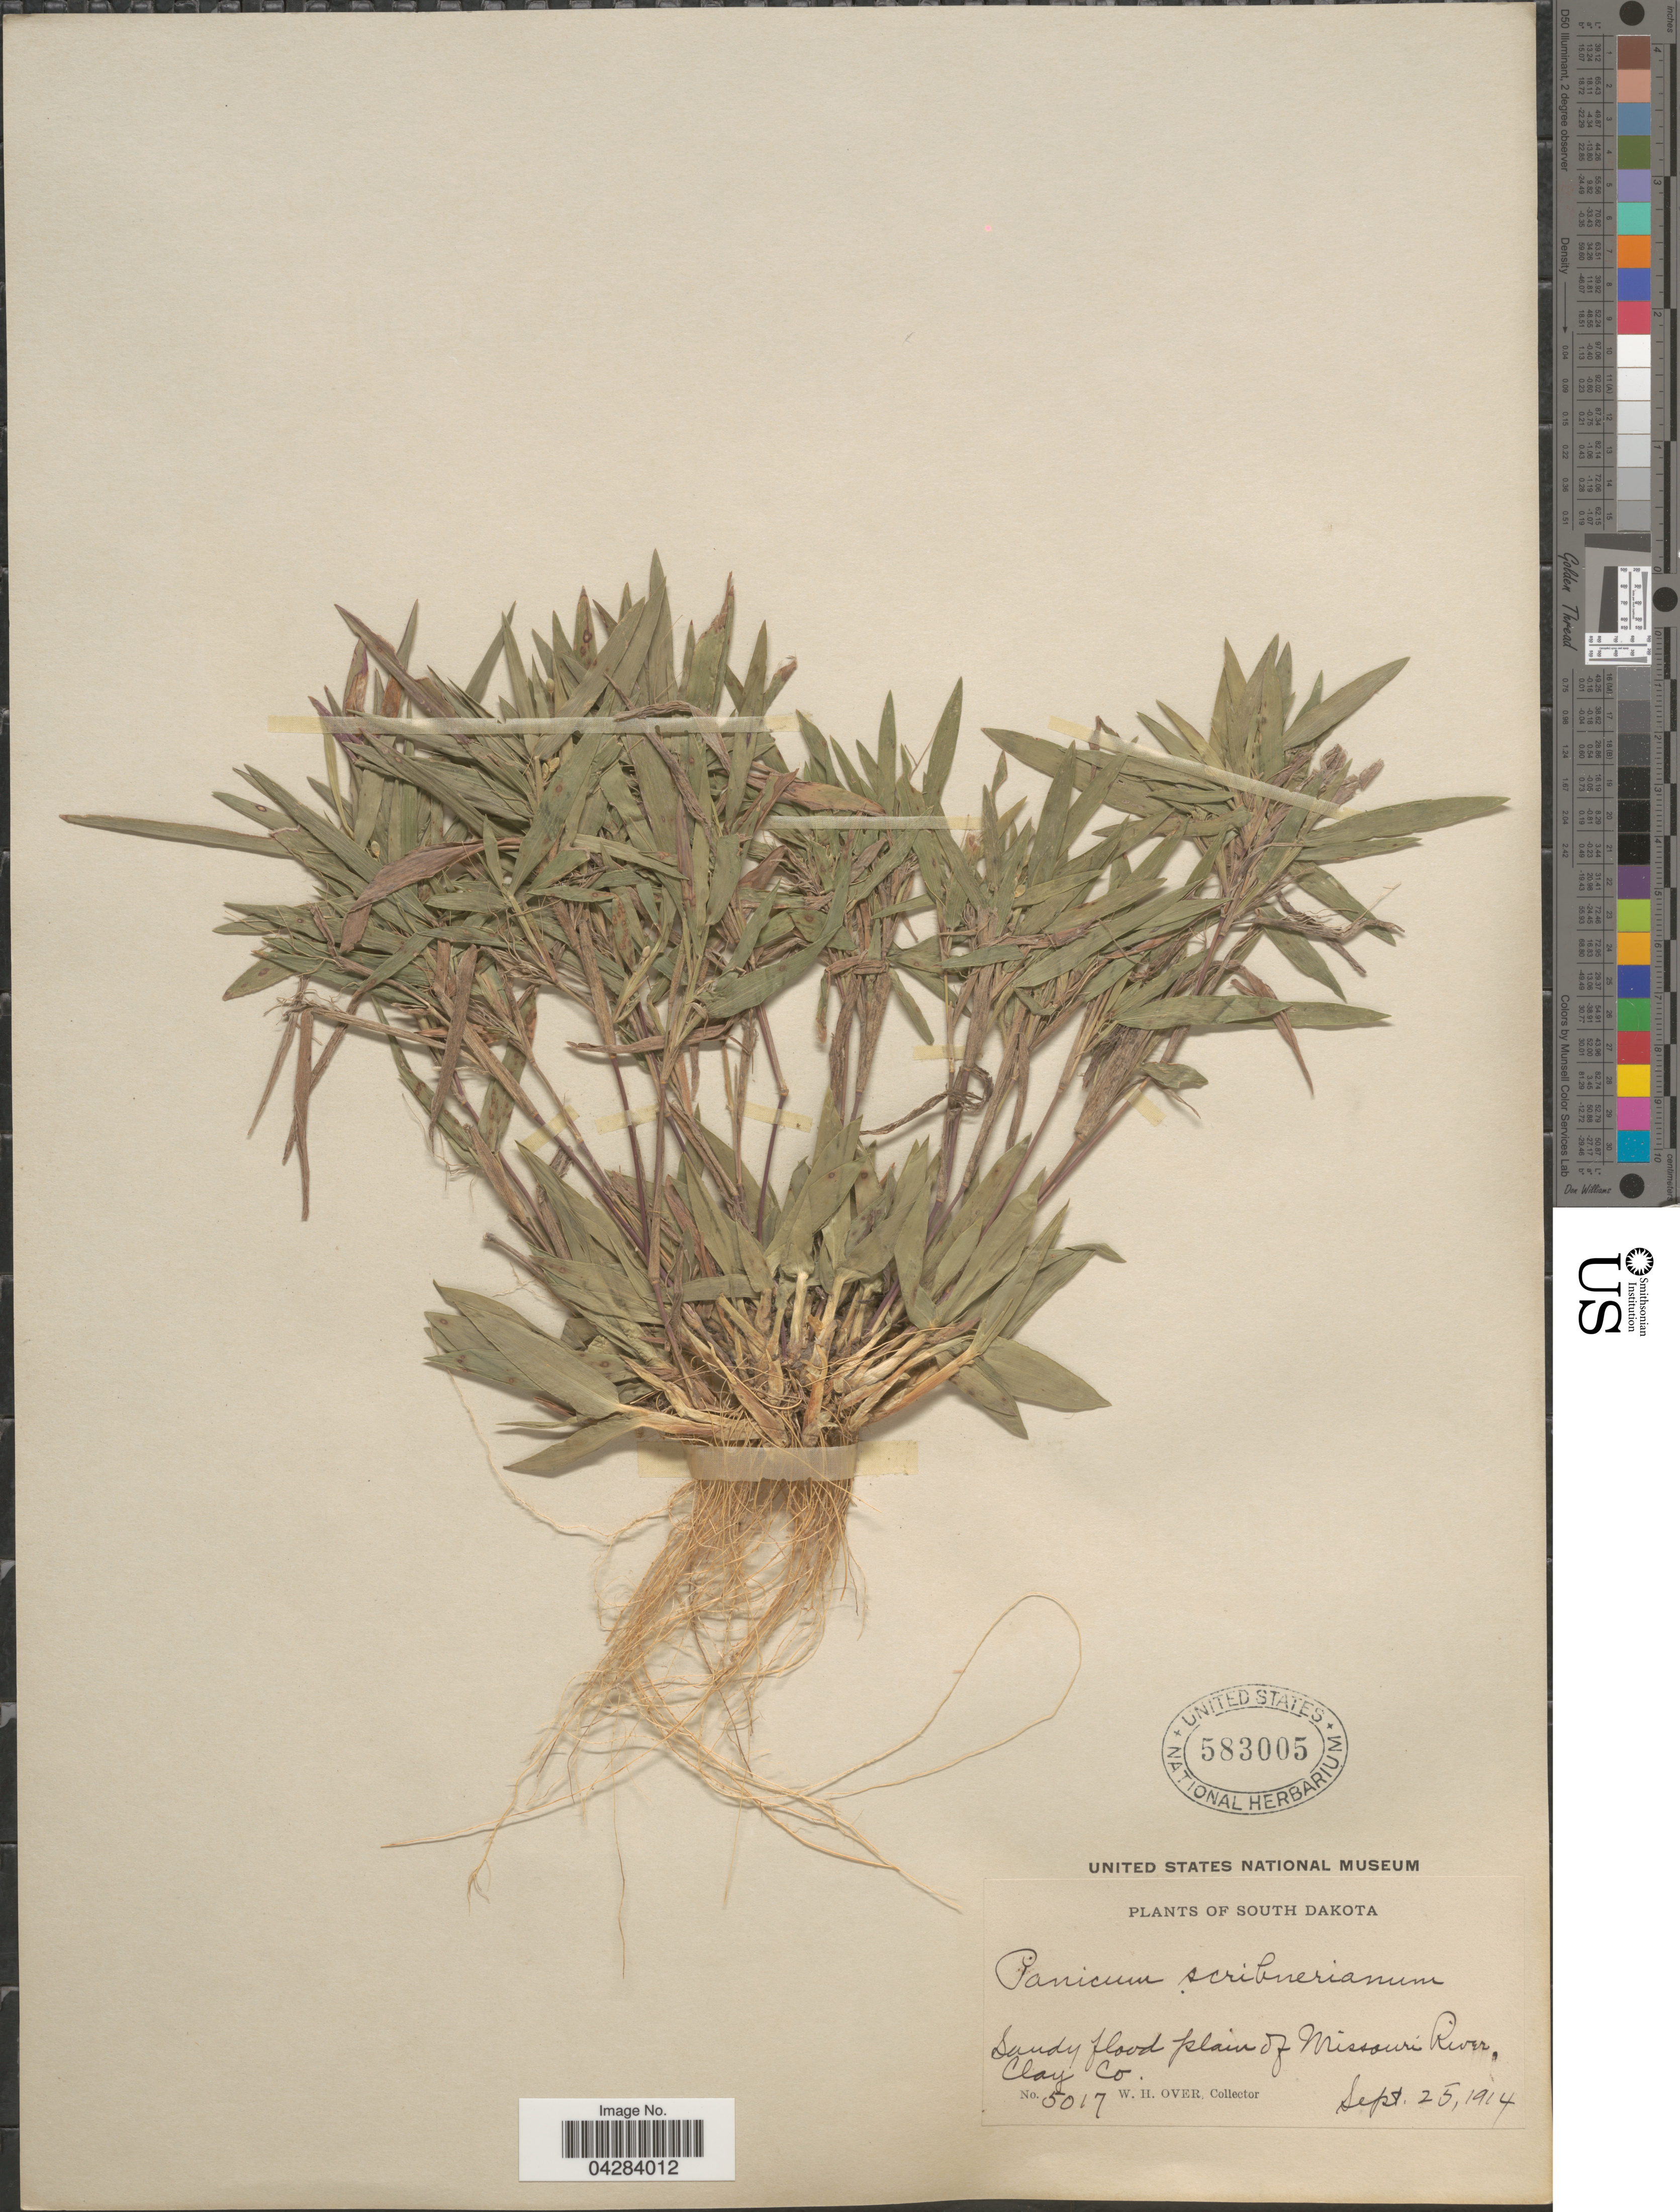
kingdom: Plantae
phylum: Tracheophyta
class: Liliopsida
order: Poales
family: Poaceae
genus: Dichanthelium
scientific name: Dichanthelium oligosanthes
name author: (Schult.) Gould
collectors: W. Over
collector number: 5017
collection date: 1914-09-25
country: United States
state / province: South Dakota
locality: Sandy flood plain of Missouri River, Clay Co.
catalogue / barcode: US 583005